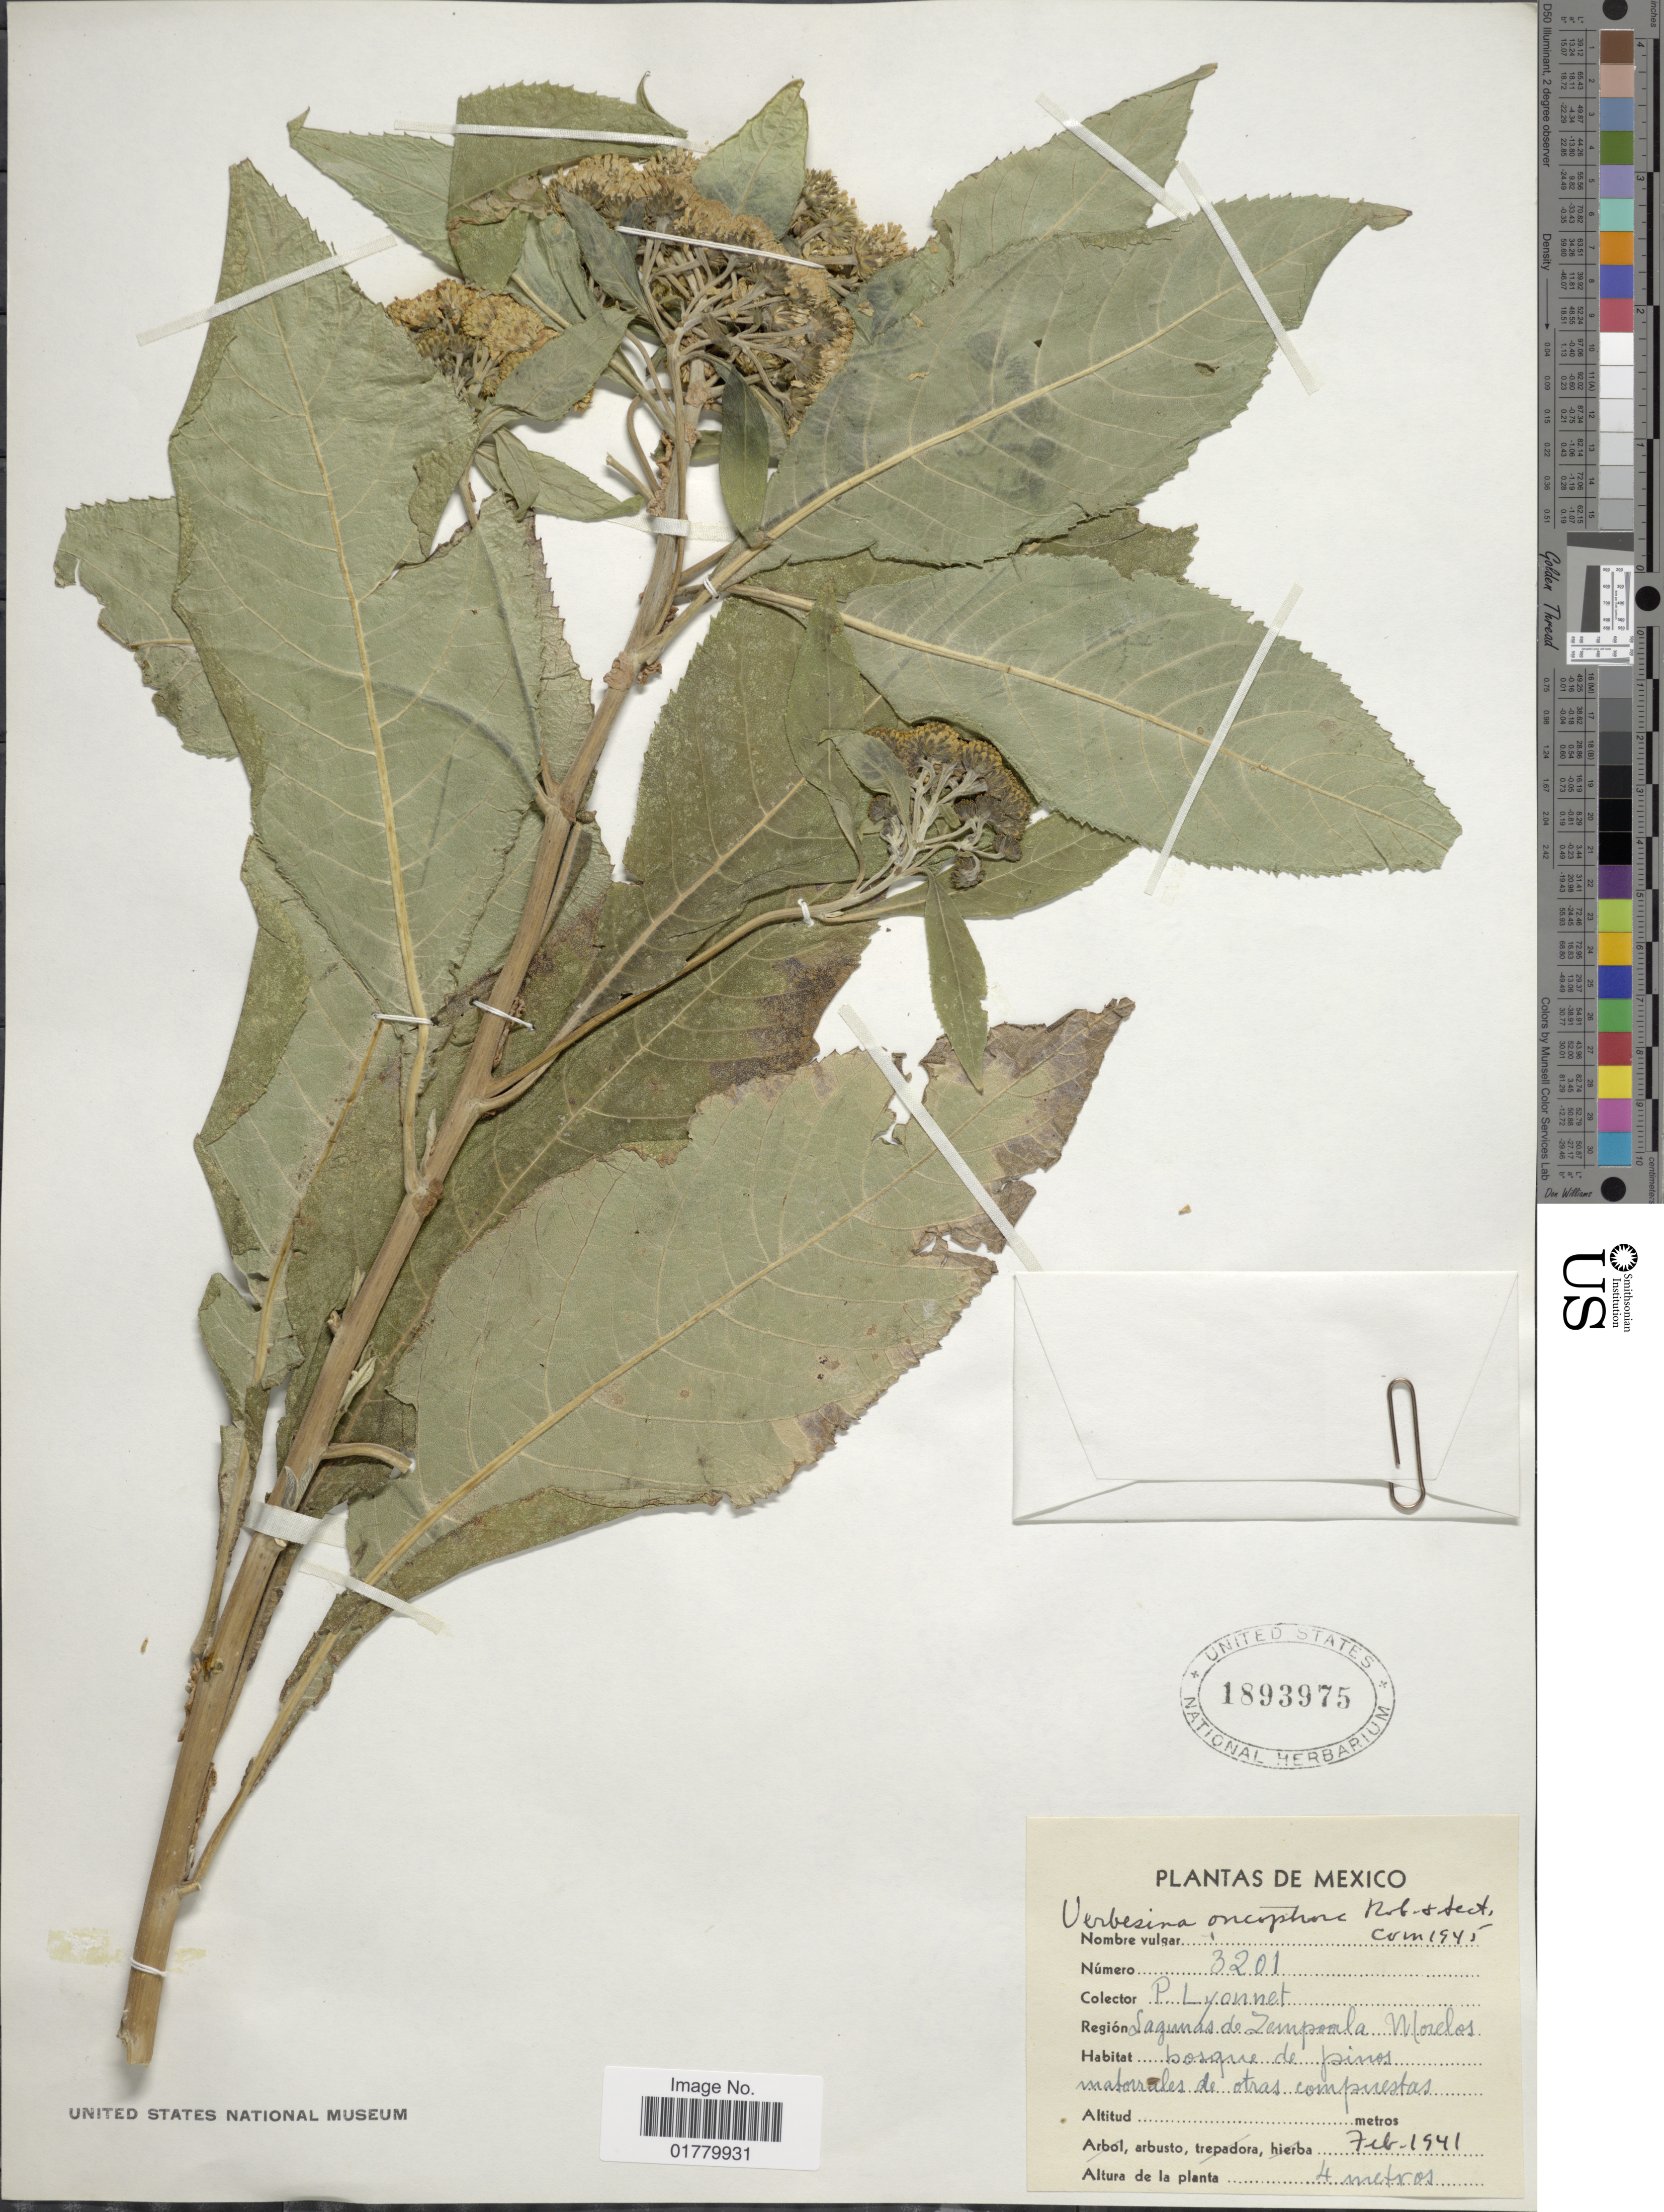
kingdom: Plantae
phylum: Tracheophyta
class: Magnoliopsida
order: Asterales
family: Asteraceae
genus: Verbesina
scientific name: Verbesina oncophora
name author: B.L. Rob. & Seaton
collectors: P. Lyonnet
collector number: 3201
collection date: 1941-02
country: Mexico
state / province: Morelos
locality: Región Lagunas de Zempomla Morelos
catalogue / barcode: US 1893975